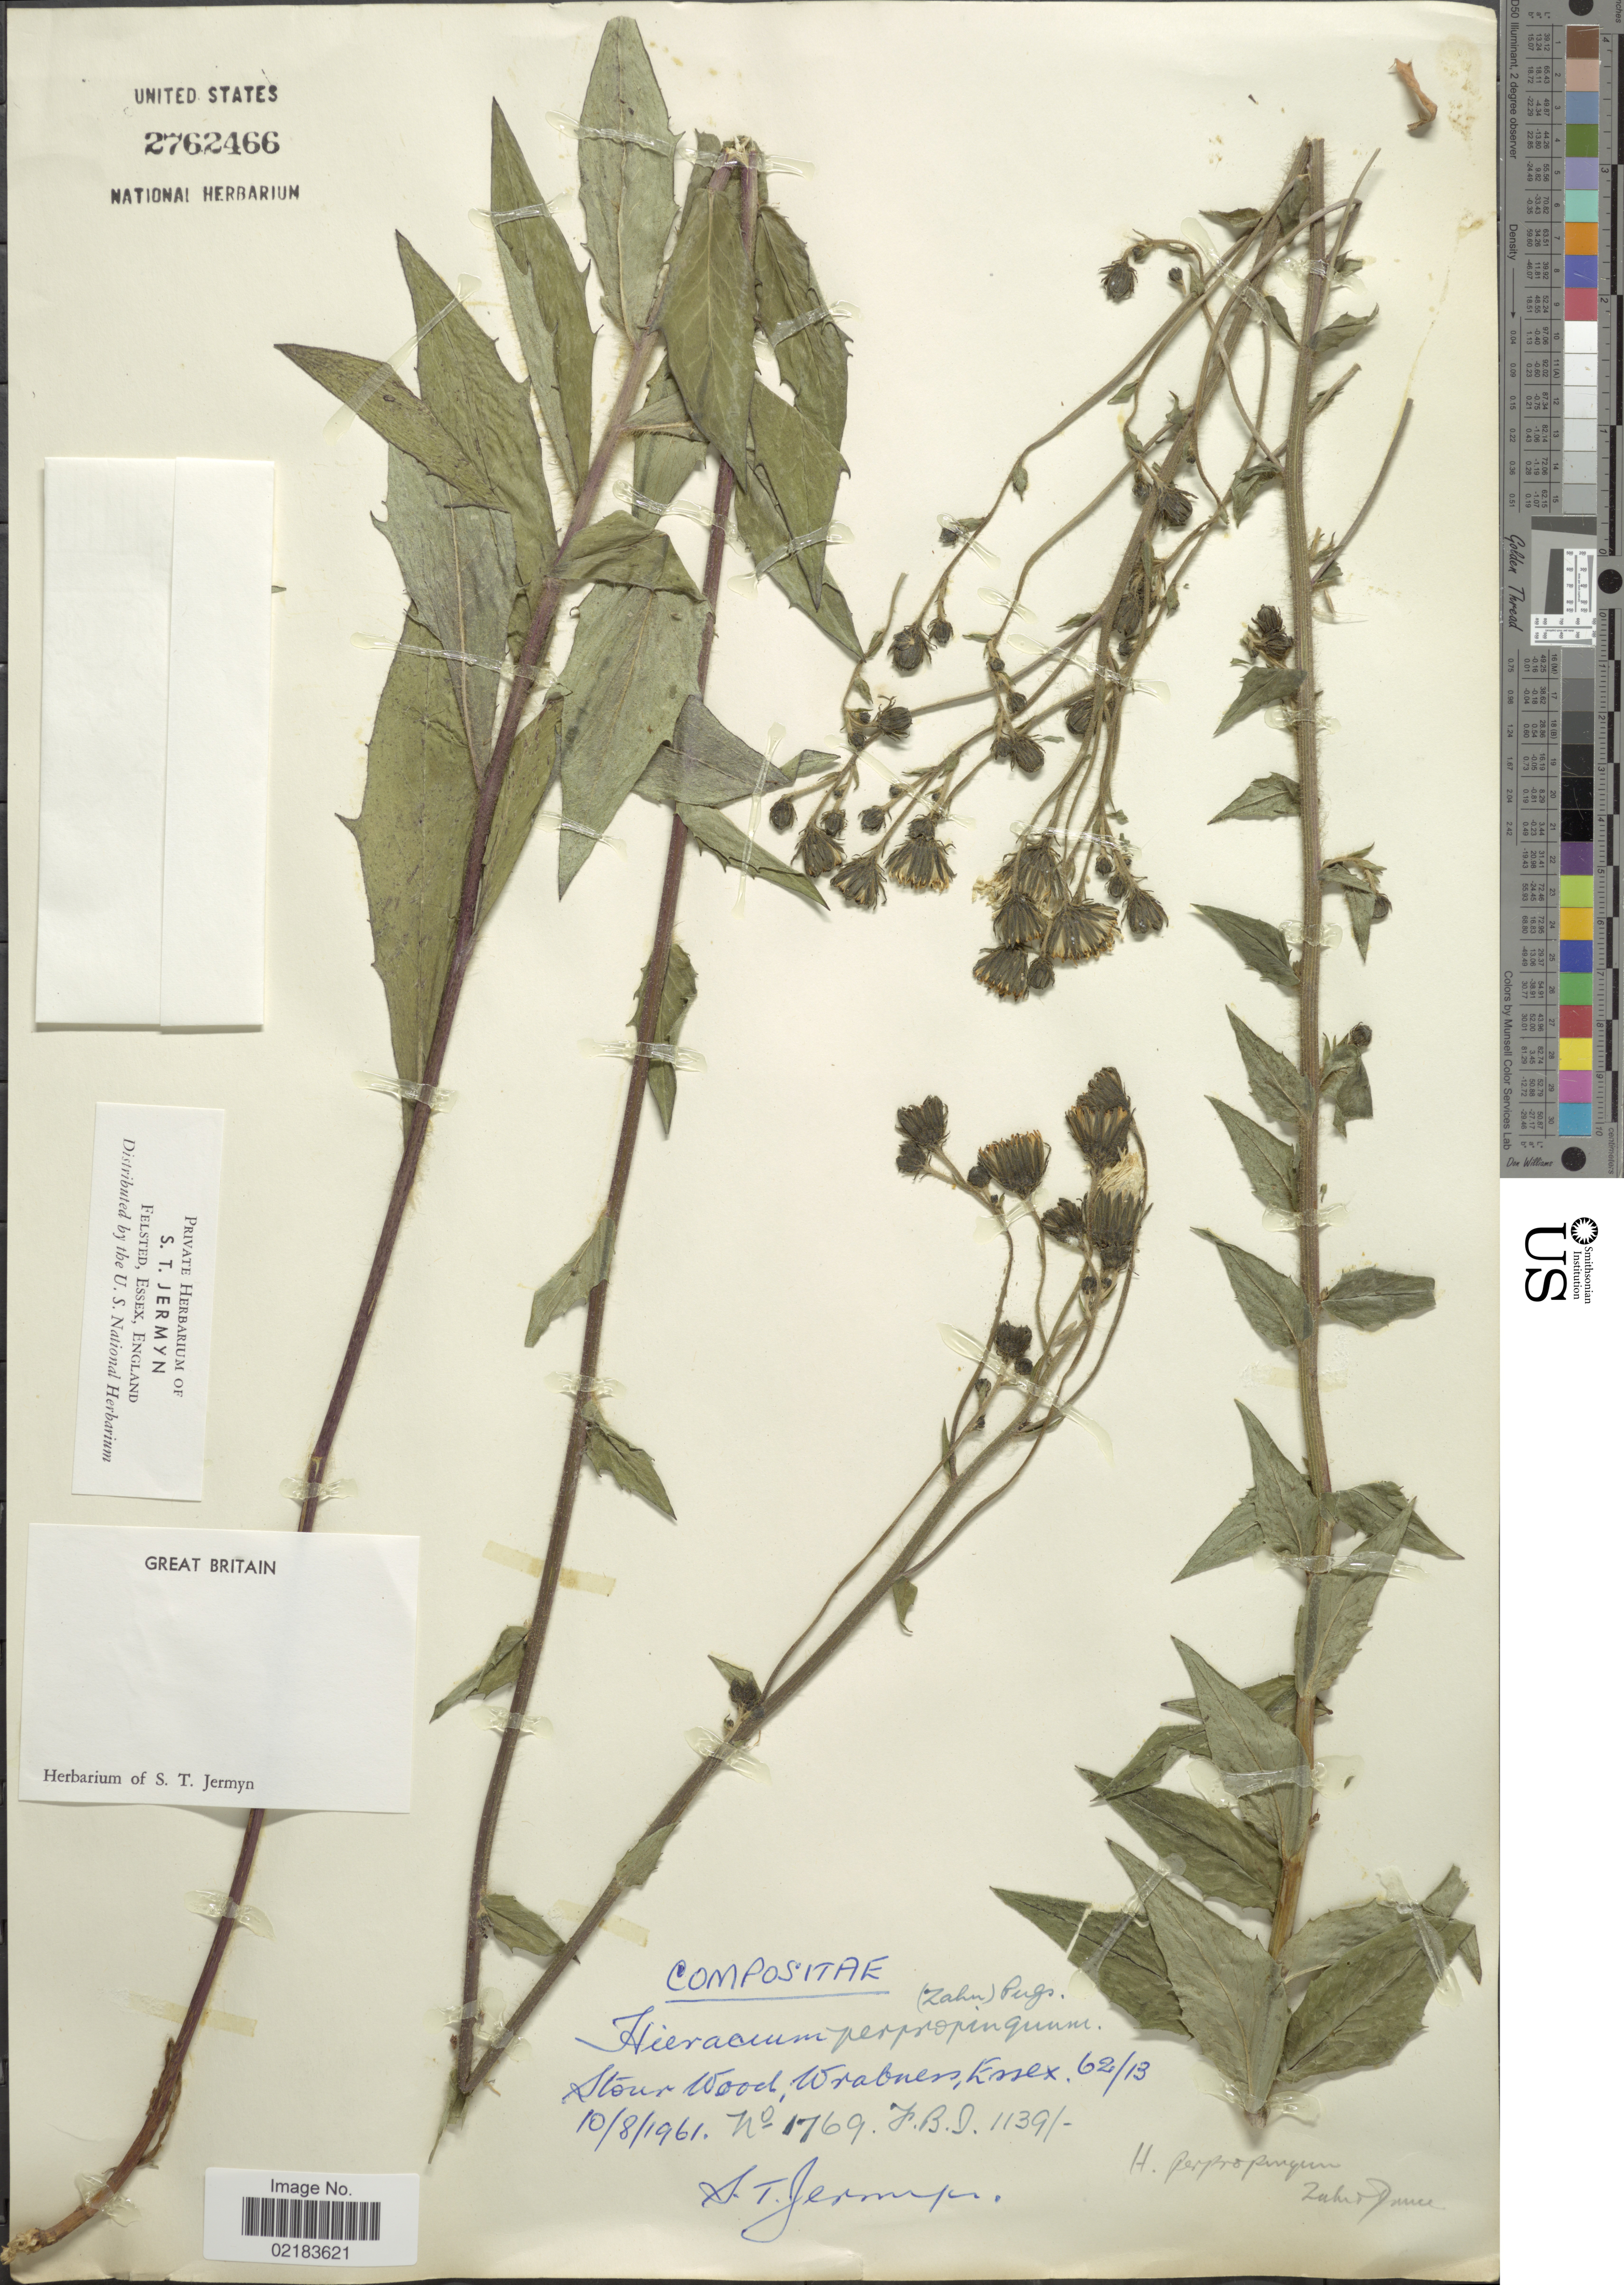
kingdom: Plantae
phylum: Tracheophyta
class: Magnoliopsida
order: Asterales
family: Asteraceae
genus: Hieracium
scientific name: Hieracium sabaudum subsp. propinguum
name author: (Sudre) Greuter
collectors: S. Jermyn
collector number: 1769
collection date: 1961-08-10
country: United Kingdom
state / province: England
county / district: Essex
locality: Great Britain, Stour Wood, Wrabness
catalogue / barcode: US 2762466